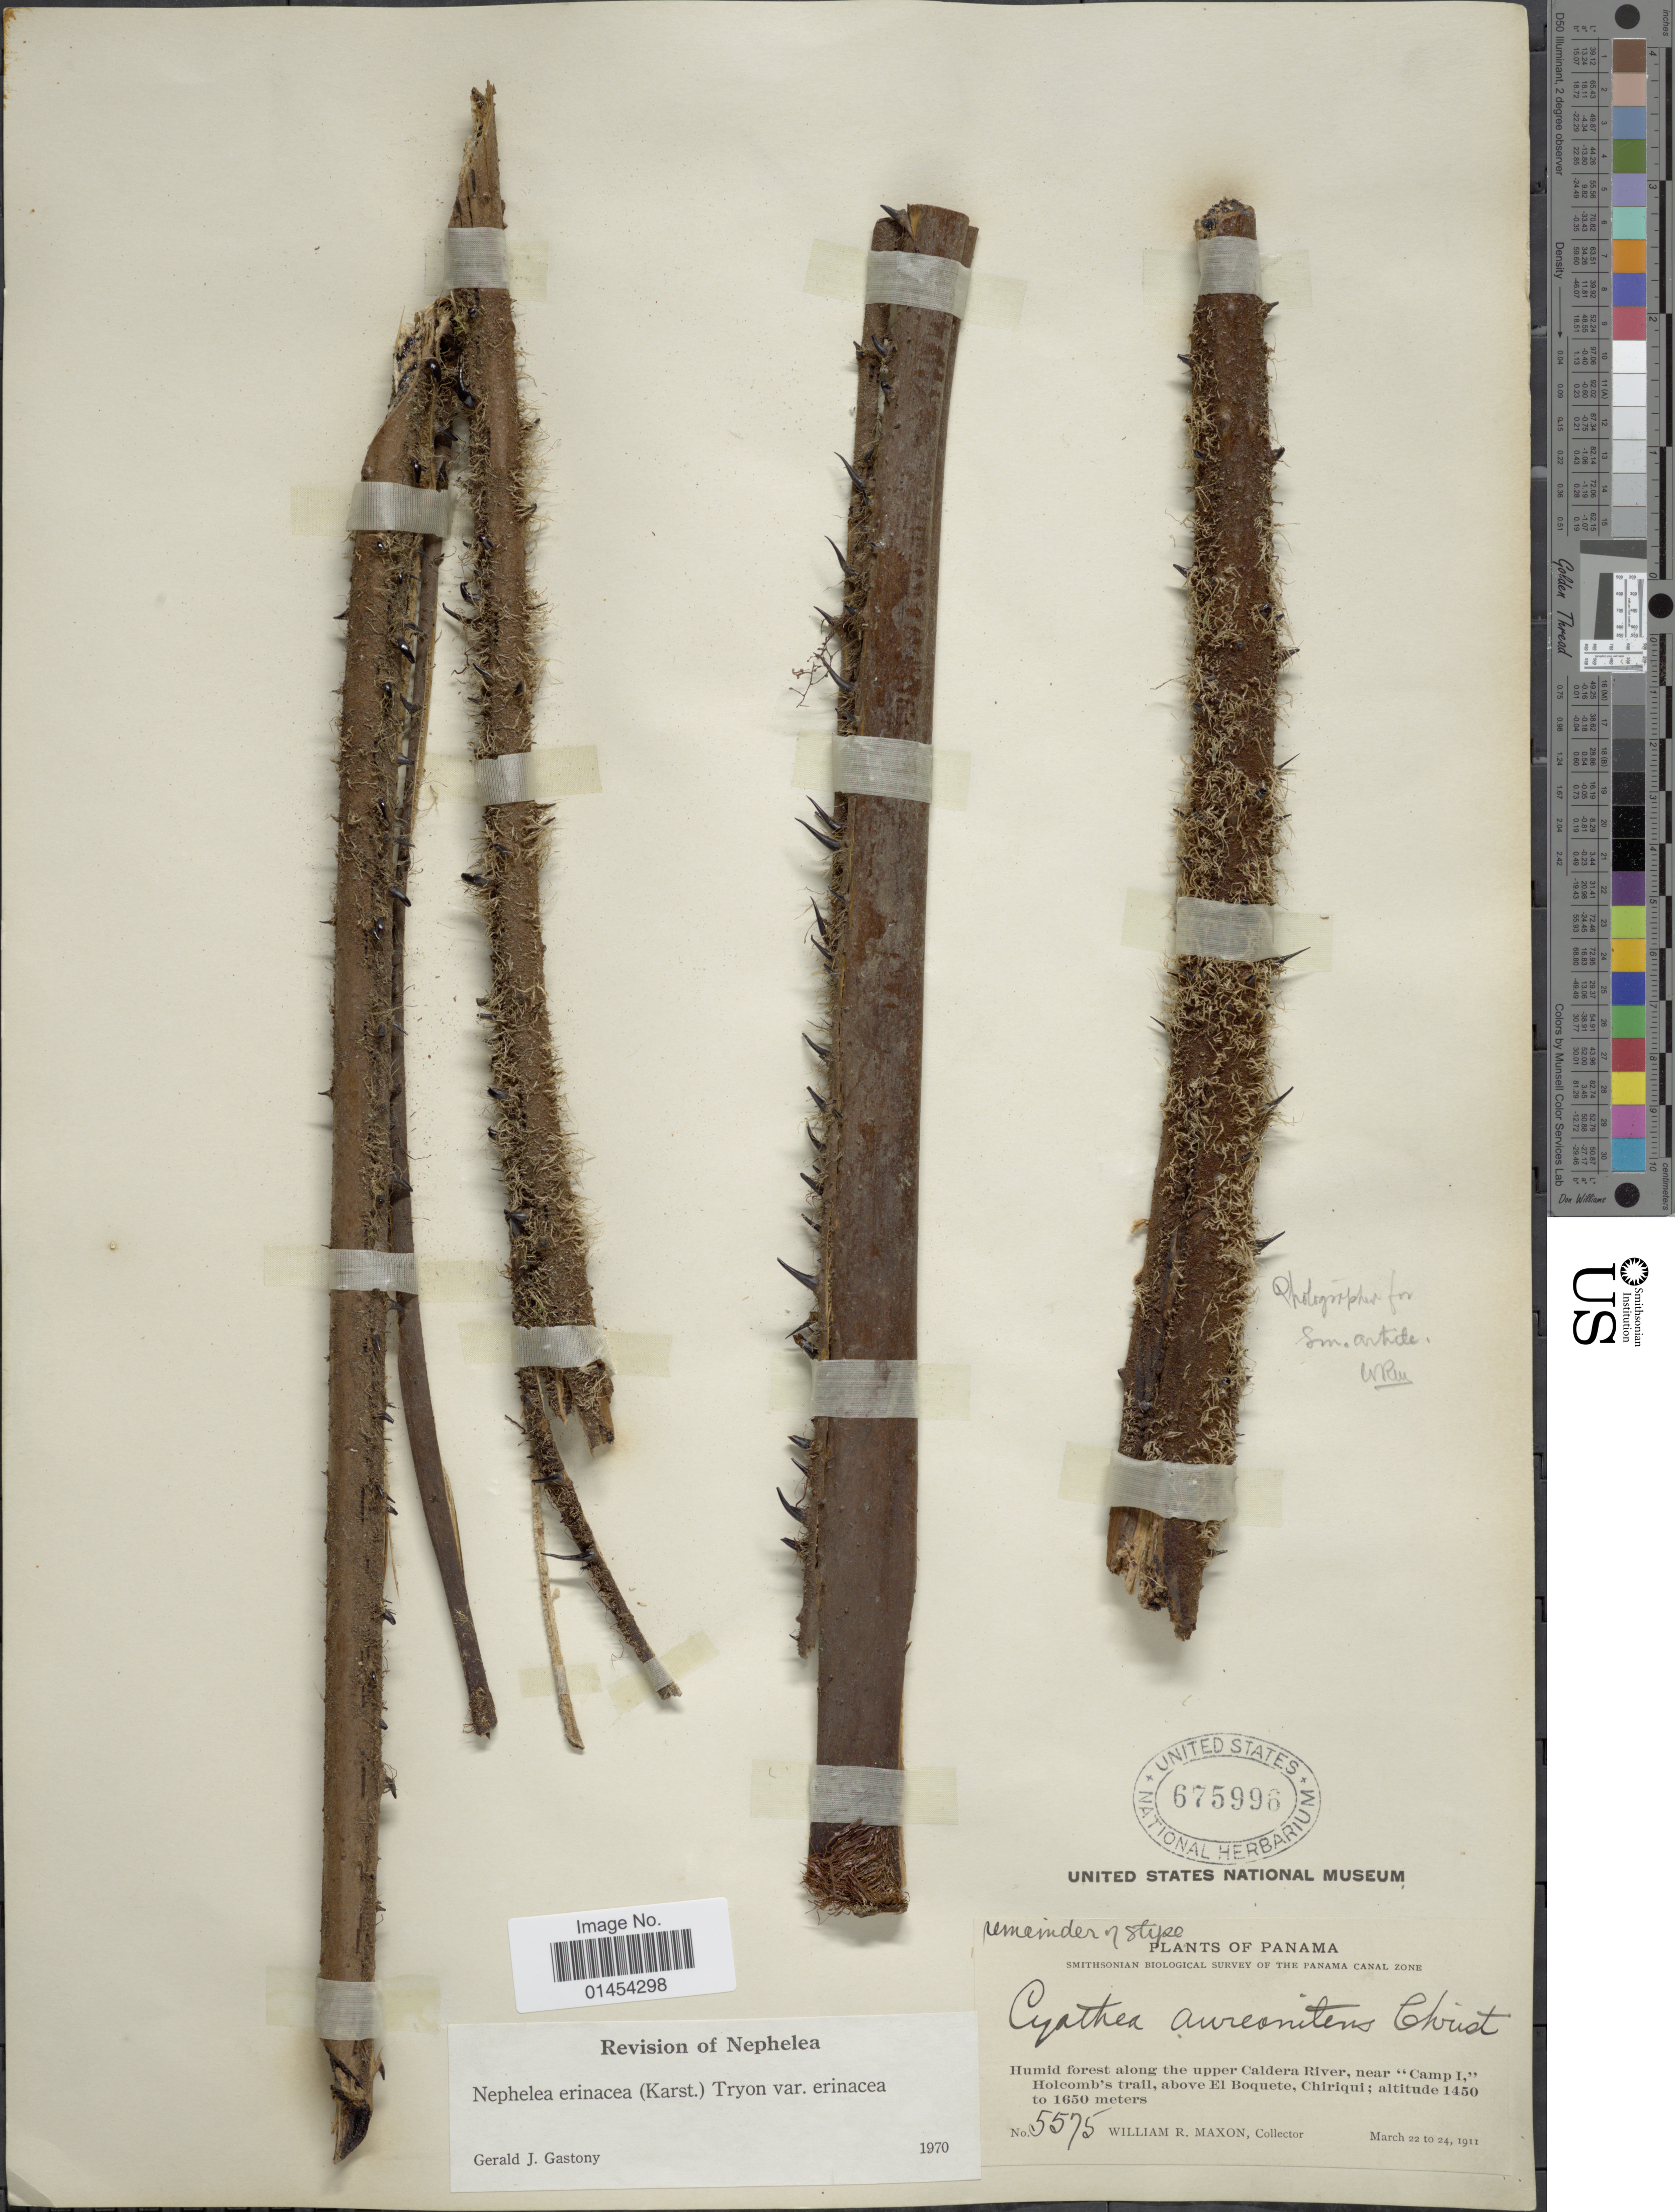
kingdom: Plantae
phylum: Tracheophyta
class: Polypodiopsida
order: Cyatheales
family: Cyatheaceae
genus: Alsophila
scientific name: Alsophila erinacea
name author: (H. Karst.) D.S. Conant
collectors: W. R. Maxon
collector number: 5575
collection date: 1911-03-22/1911-03-24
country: Panama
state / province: Chiriqui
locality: Humid forest along the upper Caldera River, near "Camp I", Holcomb's trail, above El Boquete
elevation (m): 1450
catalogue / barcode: US 675996